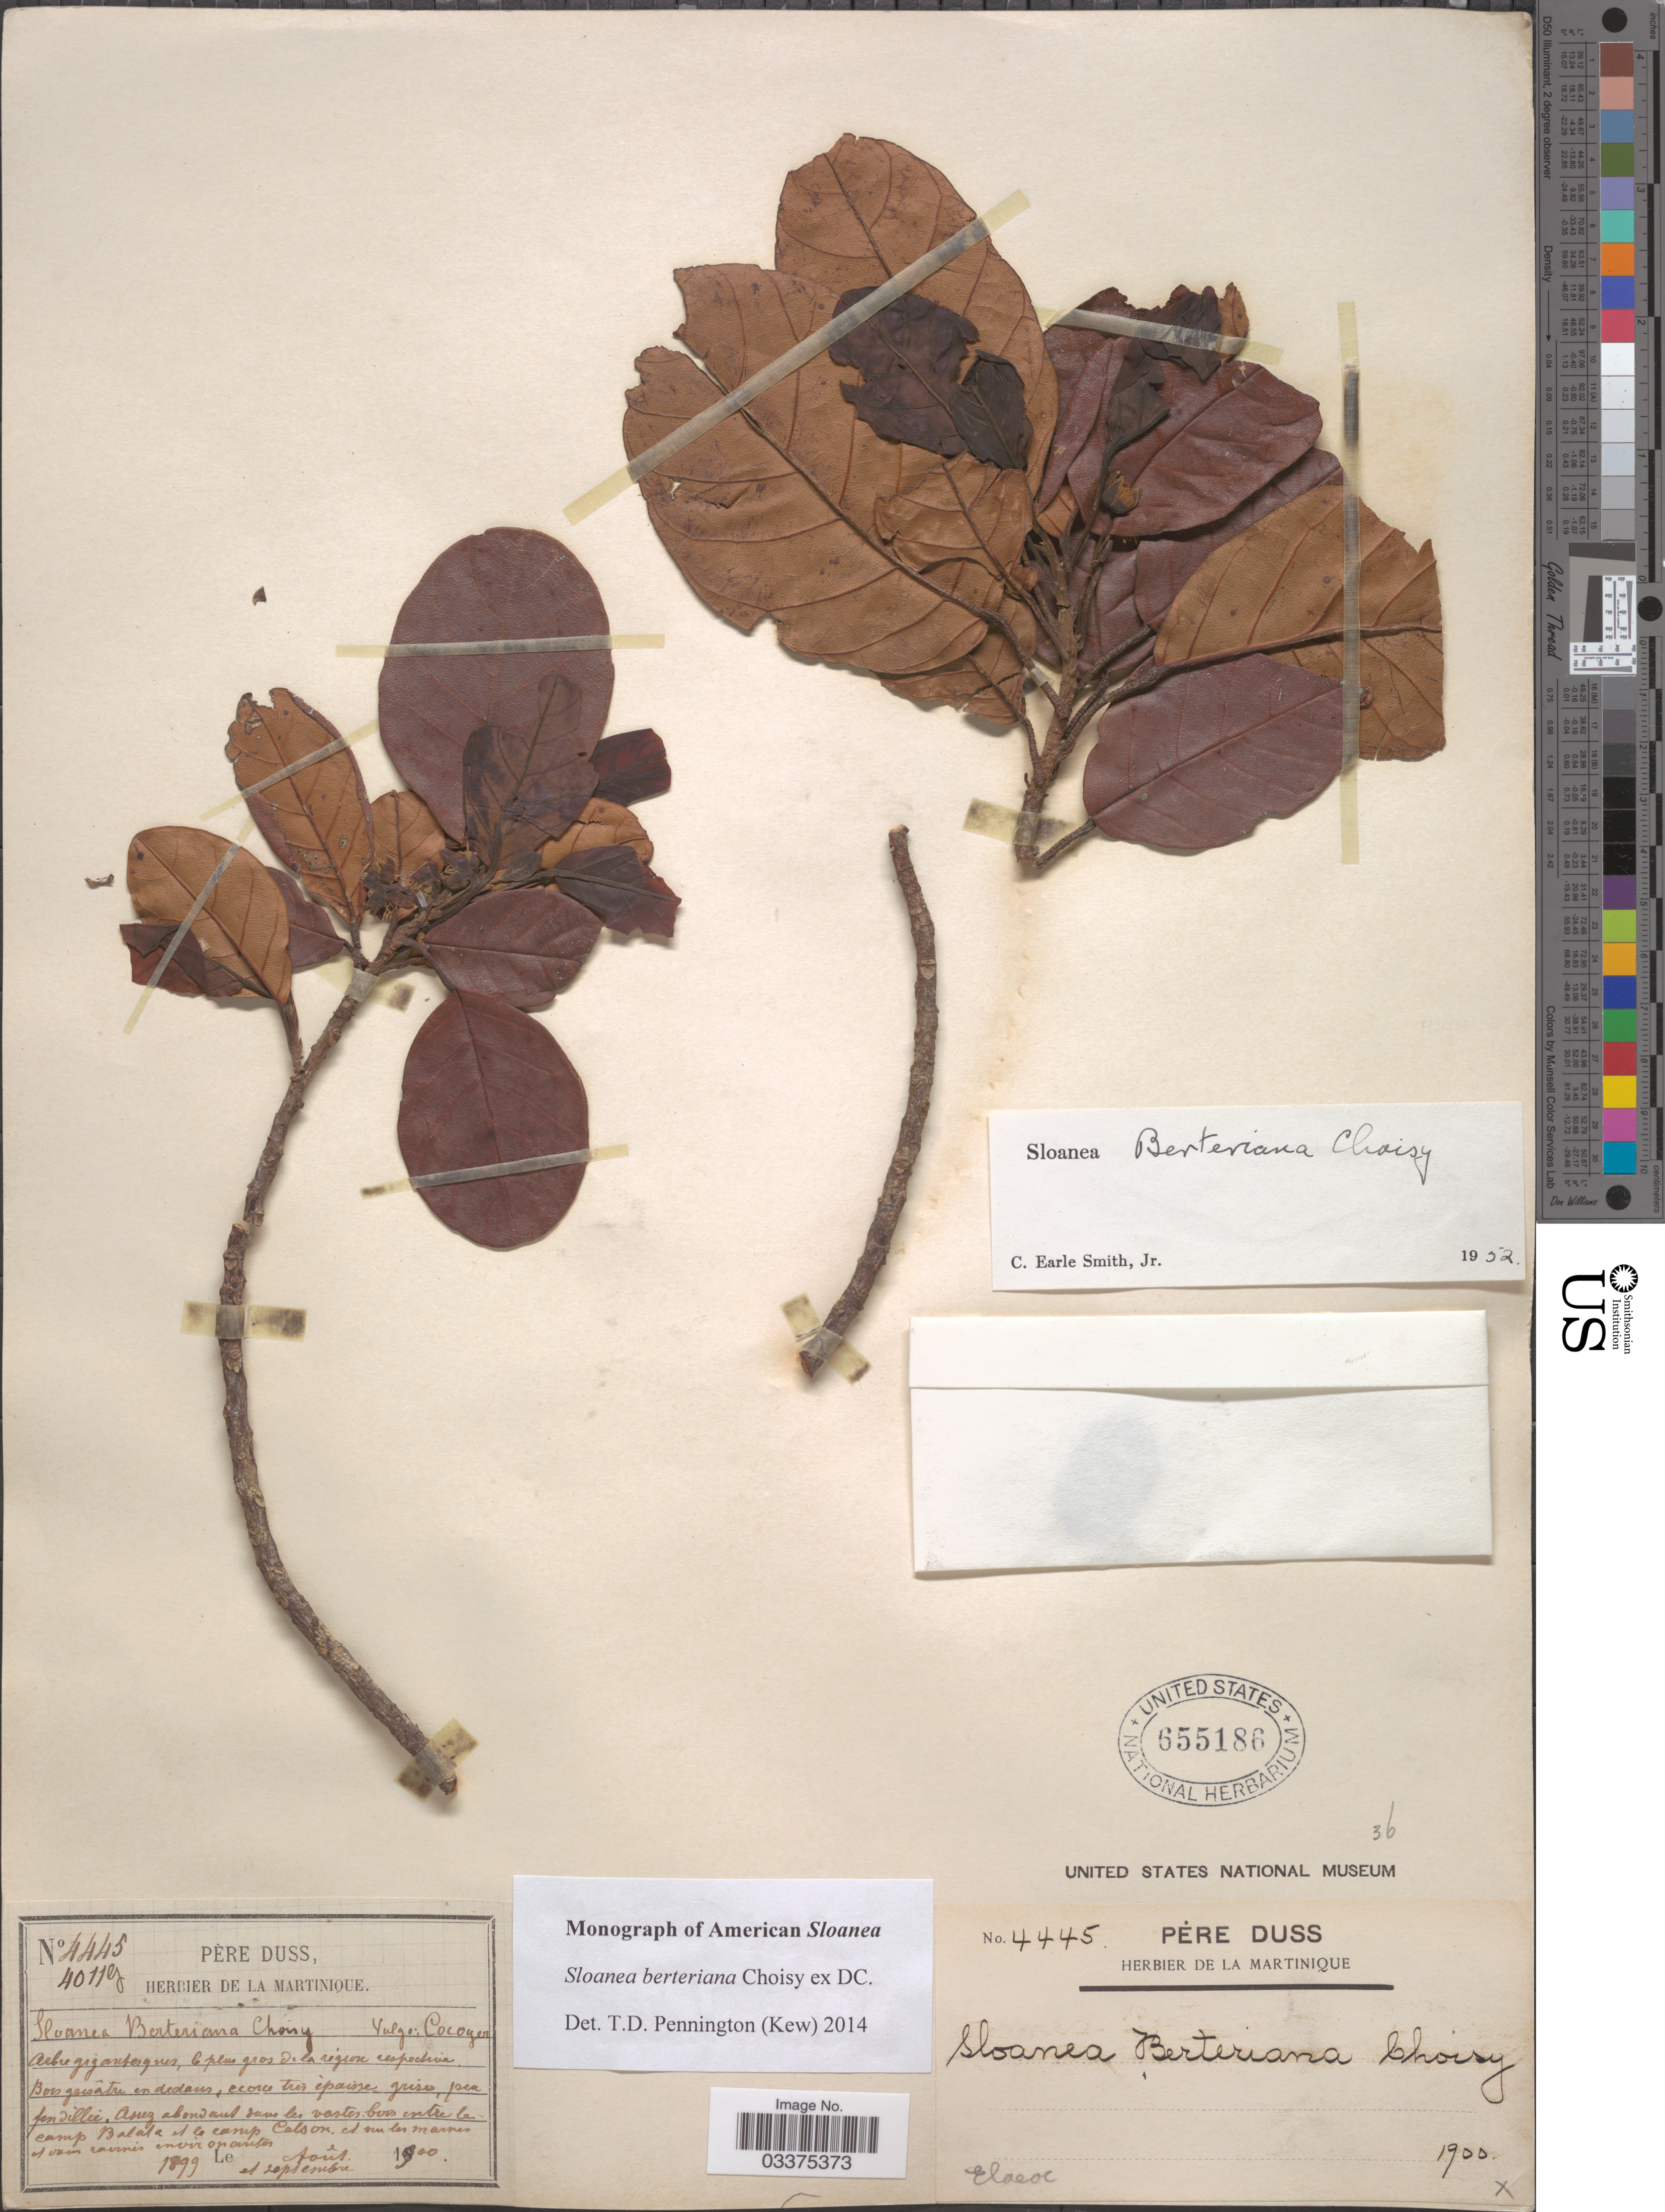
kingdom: Plantae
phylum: Tracheophyta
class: Magnoliopsida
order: Oxalidales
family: Elaeocarpaceae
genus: Sloanea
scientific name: Sloanea berteroana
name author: Choisy ex DC.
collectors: Père Duss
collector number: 4445/4011g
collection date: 1899/1900-09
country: Martinique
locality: Entre la camp Balala et le camp Calson.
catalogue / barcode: US 655186